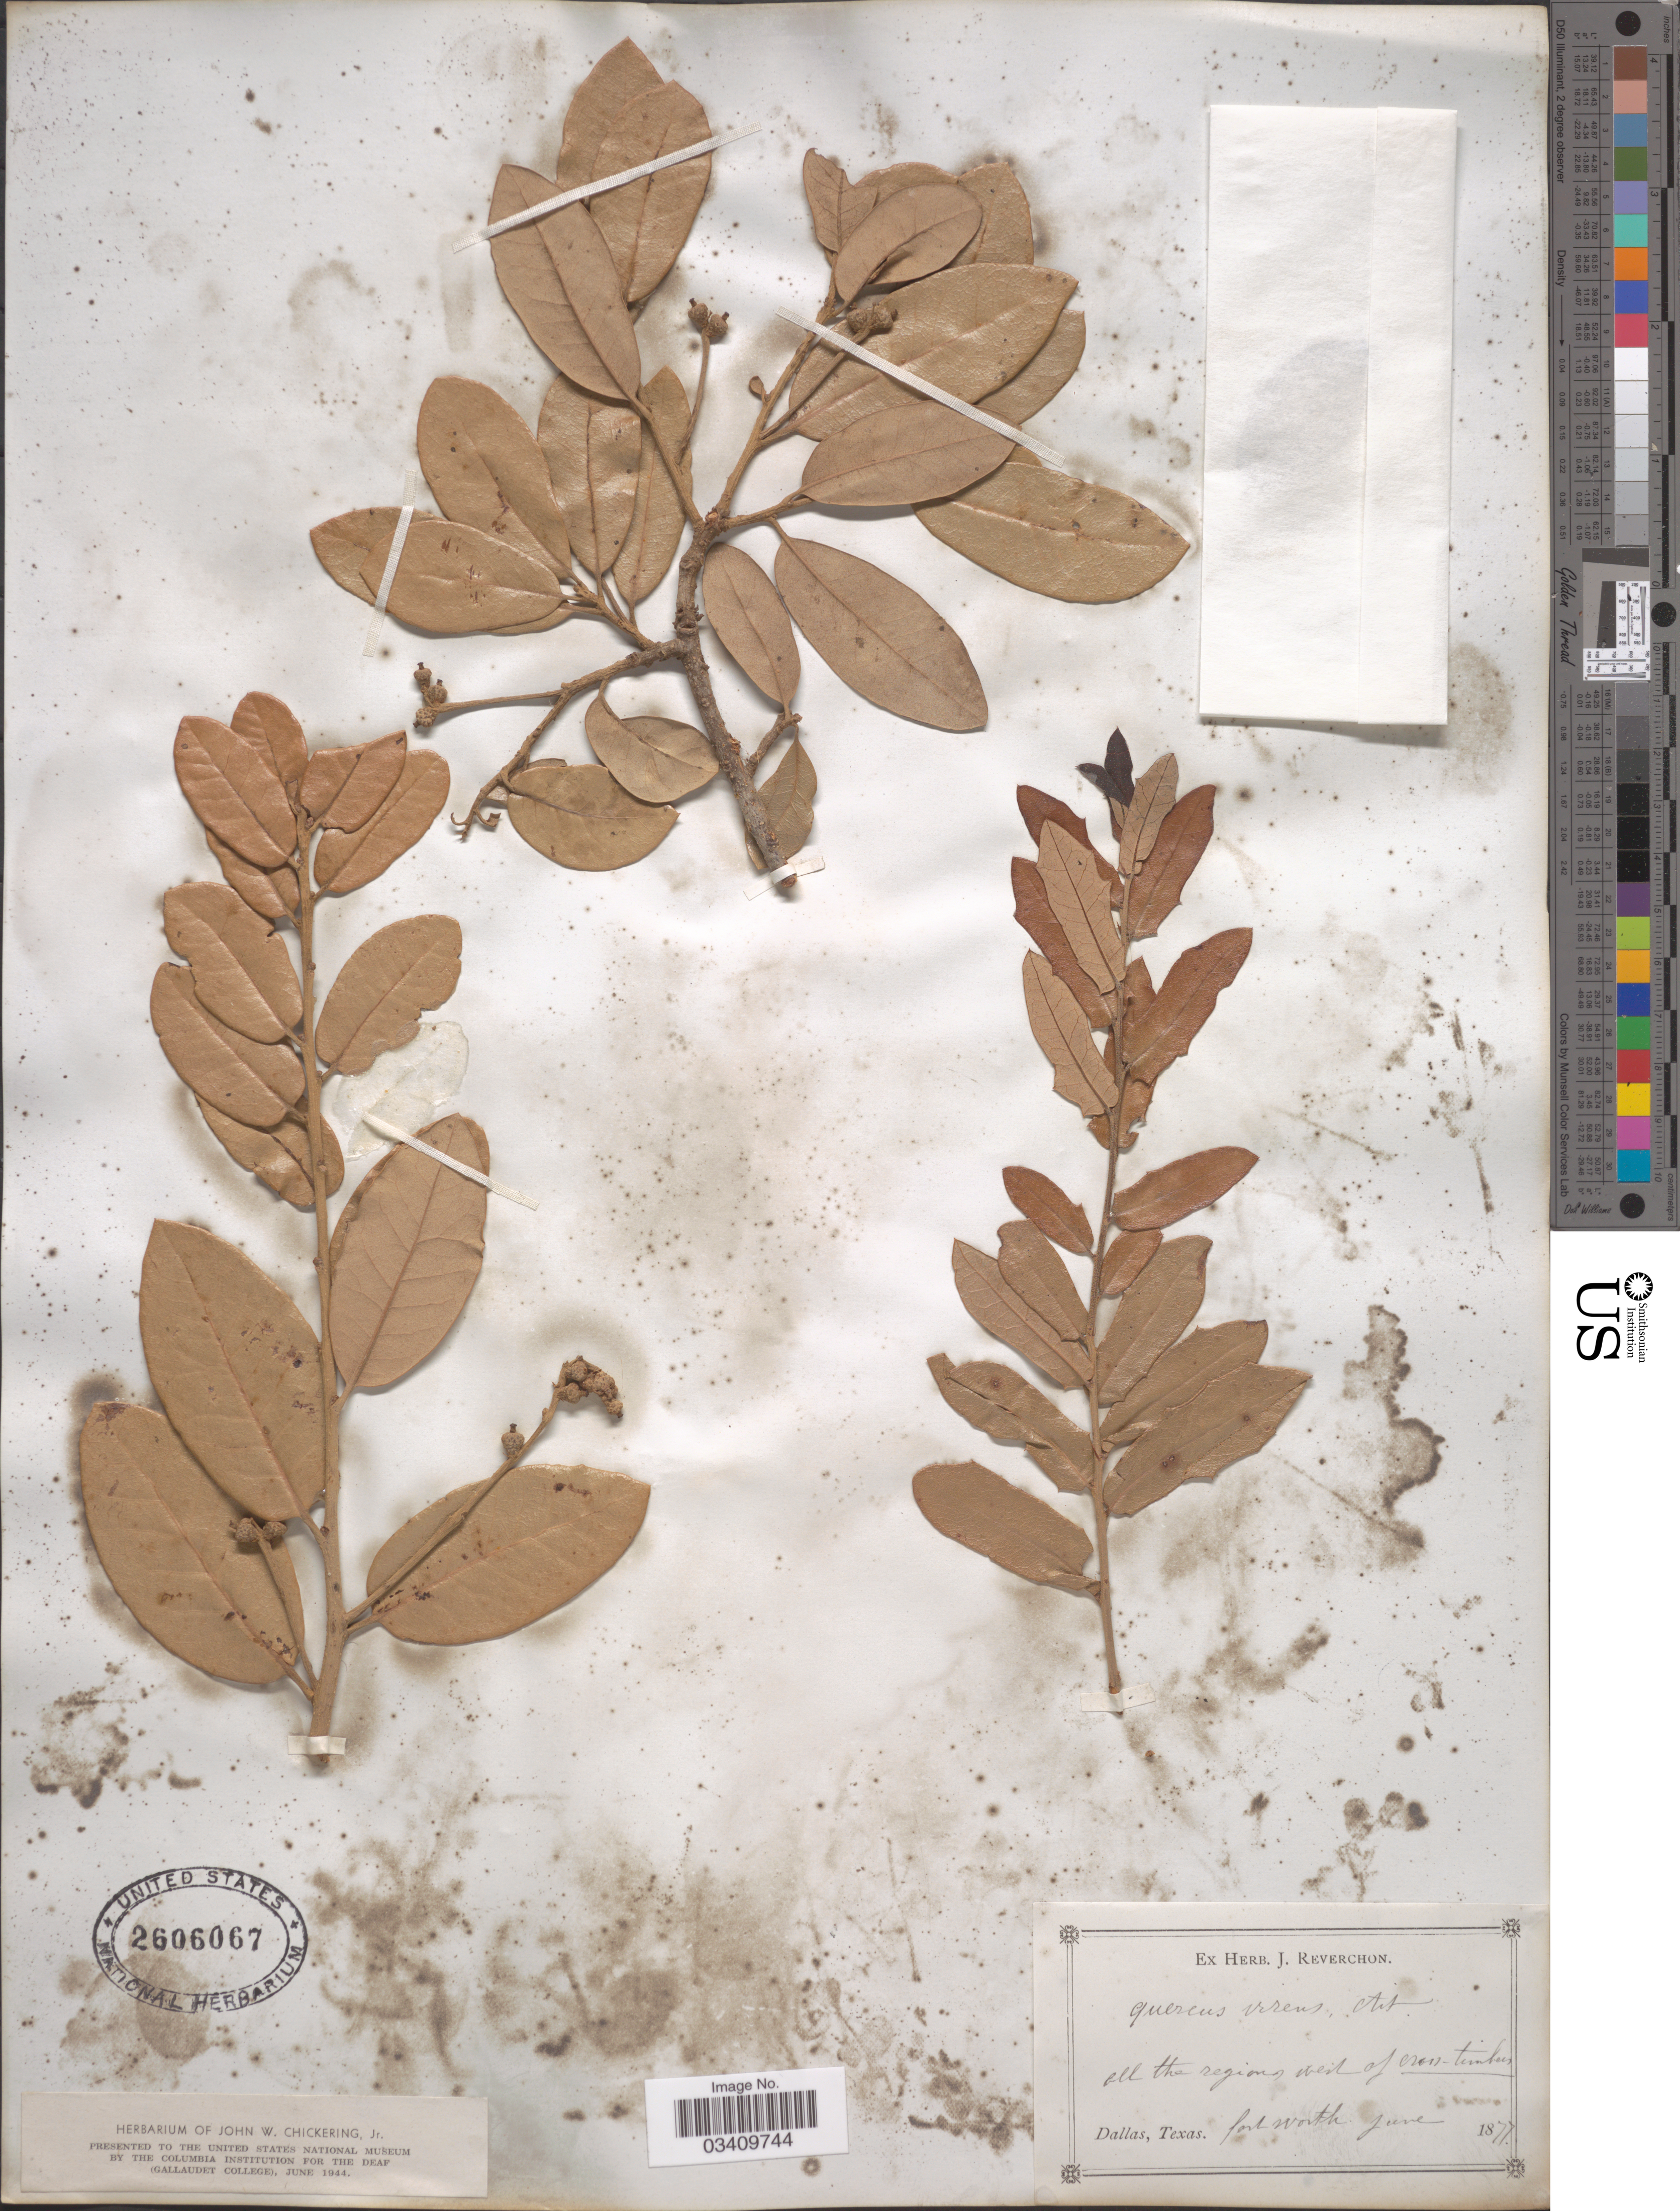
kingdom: Plantae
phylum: Tracheophyta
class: Magnoliopsida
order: Fagales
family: Fagaceae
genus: Quercus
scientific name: Quercus virginiana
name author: Mill.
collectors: ex herb. J. Reverchon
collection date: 1877-06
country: United States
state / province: Texas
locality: All the regions west of cross-timbers fort Worth.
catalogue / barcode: US 2606067